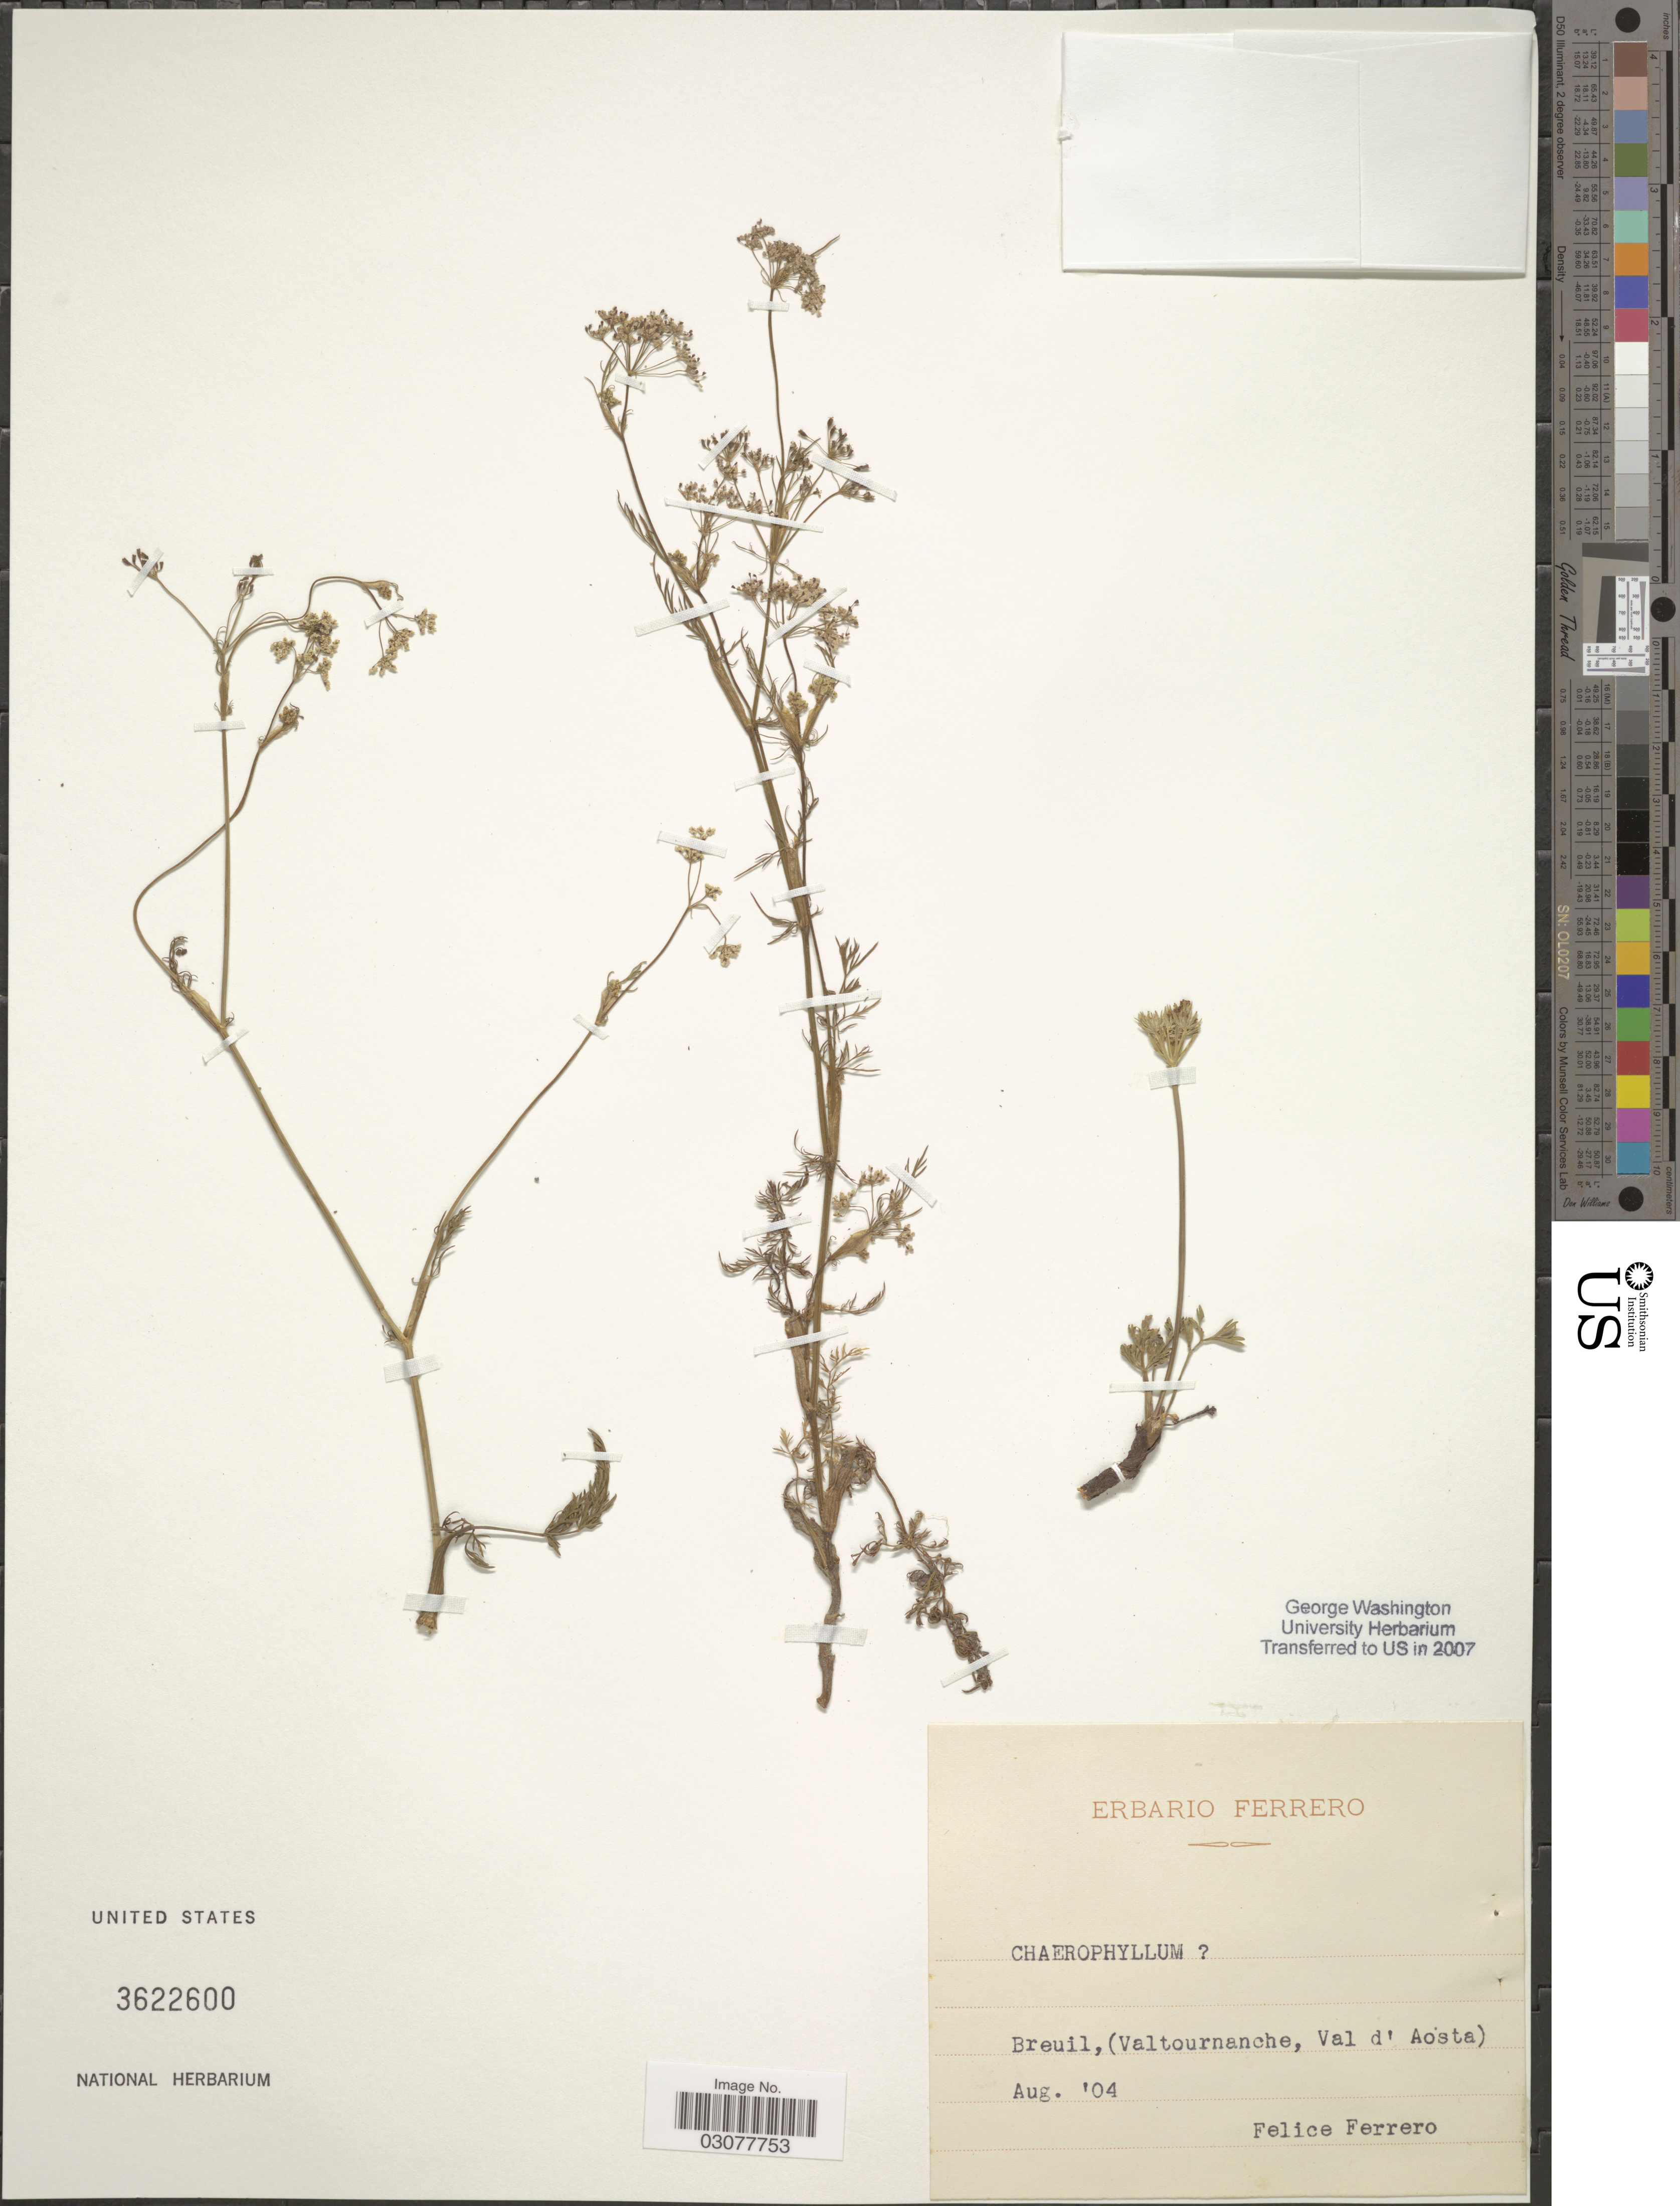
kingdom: Plantae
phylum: Tracheophyta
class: Magnoliopsida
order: Apiales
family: Apiaceae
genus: Chaerophyllum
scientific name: Chaerophyllum sp.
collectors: F. Ferrero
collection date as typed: Transcribed d/m/y: /8/4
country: Italy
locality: Breuil, (Valtournanche, Val d'Aosta).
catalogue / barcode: US 3622600